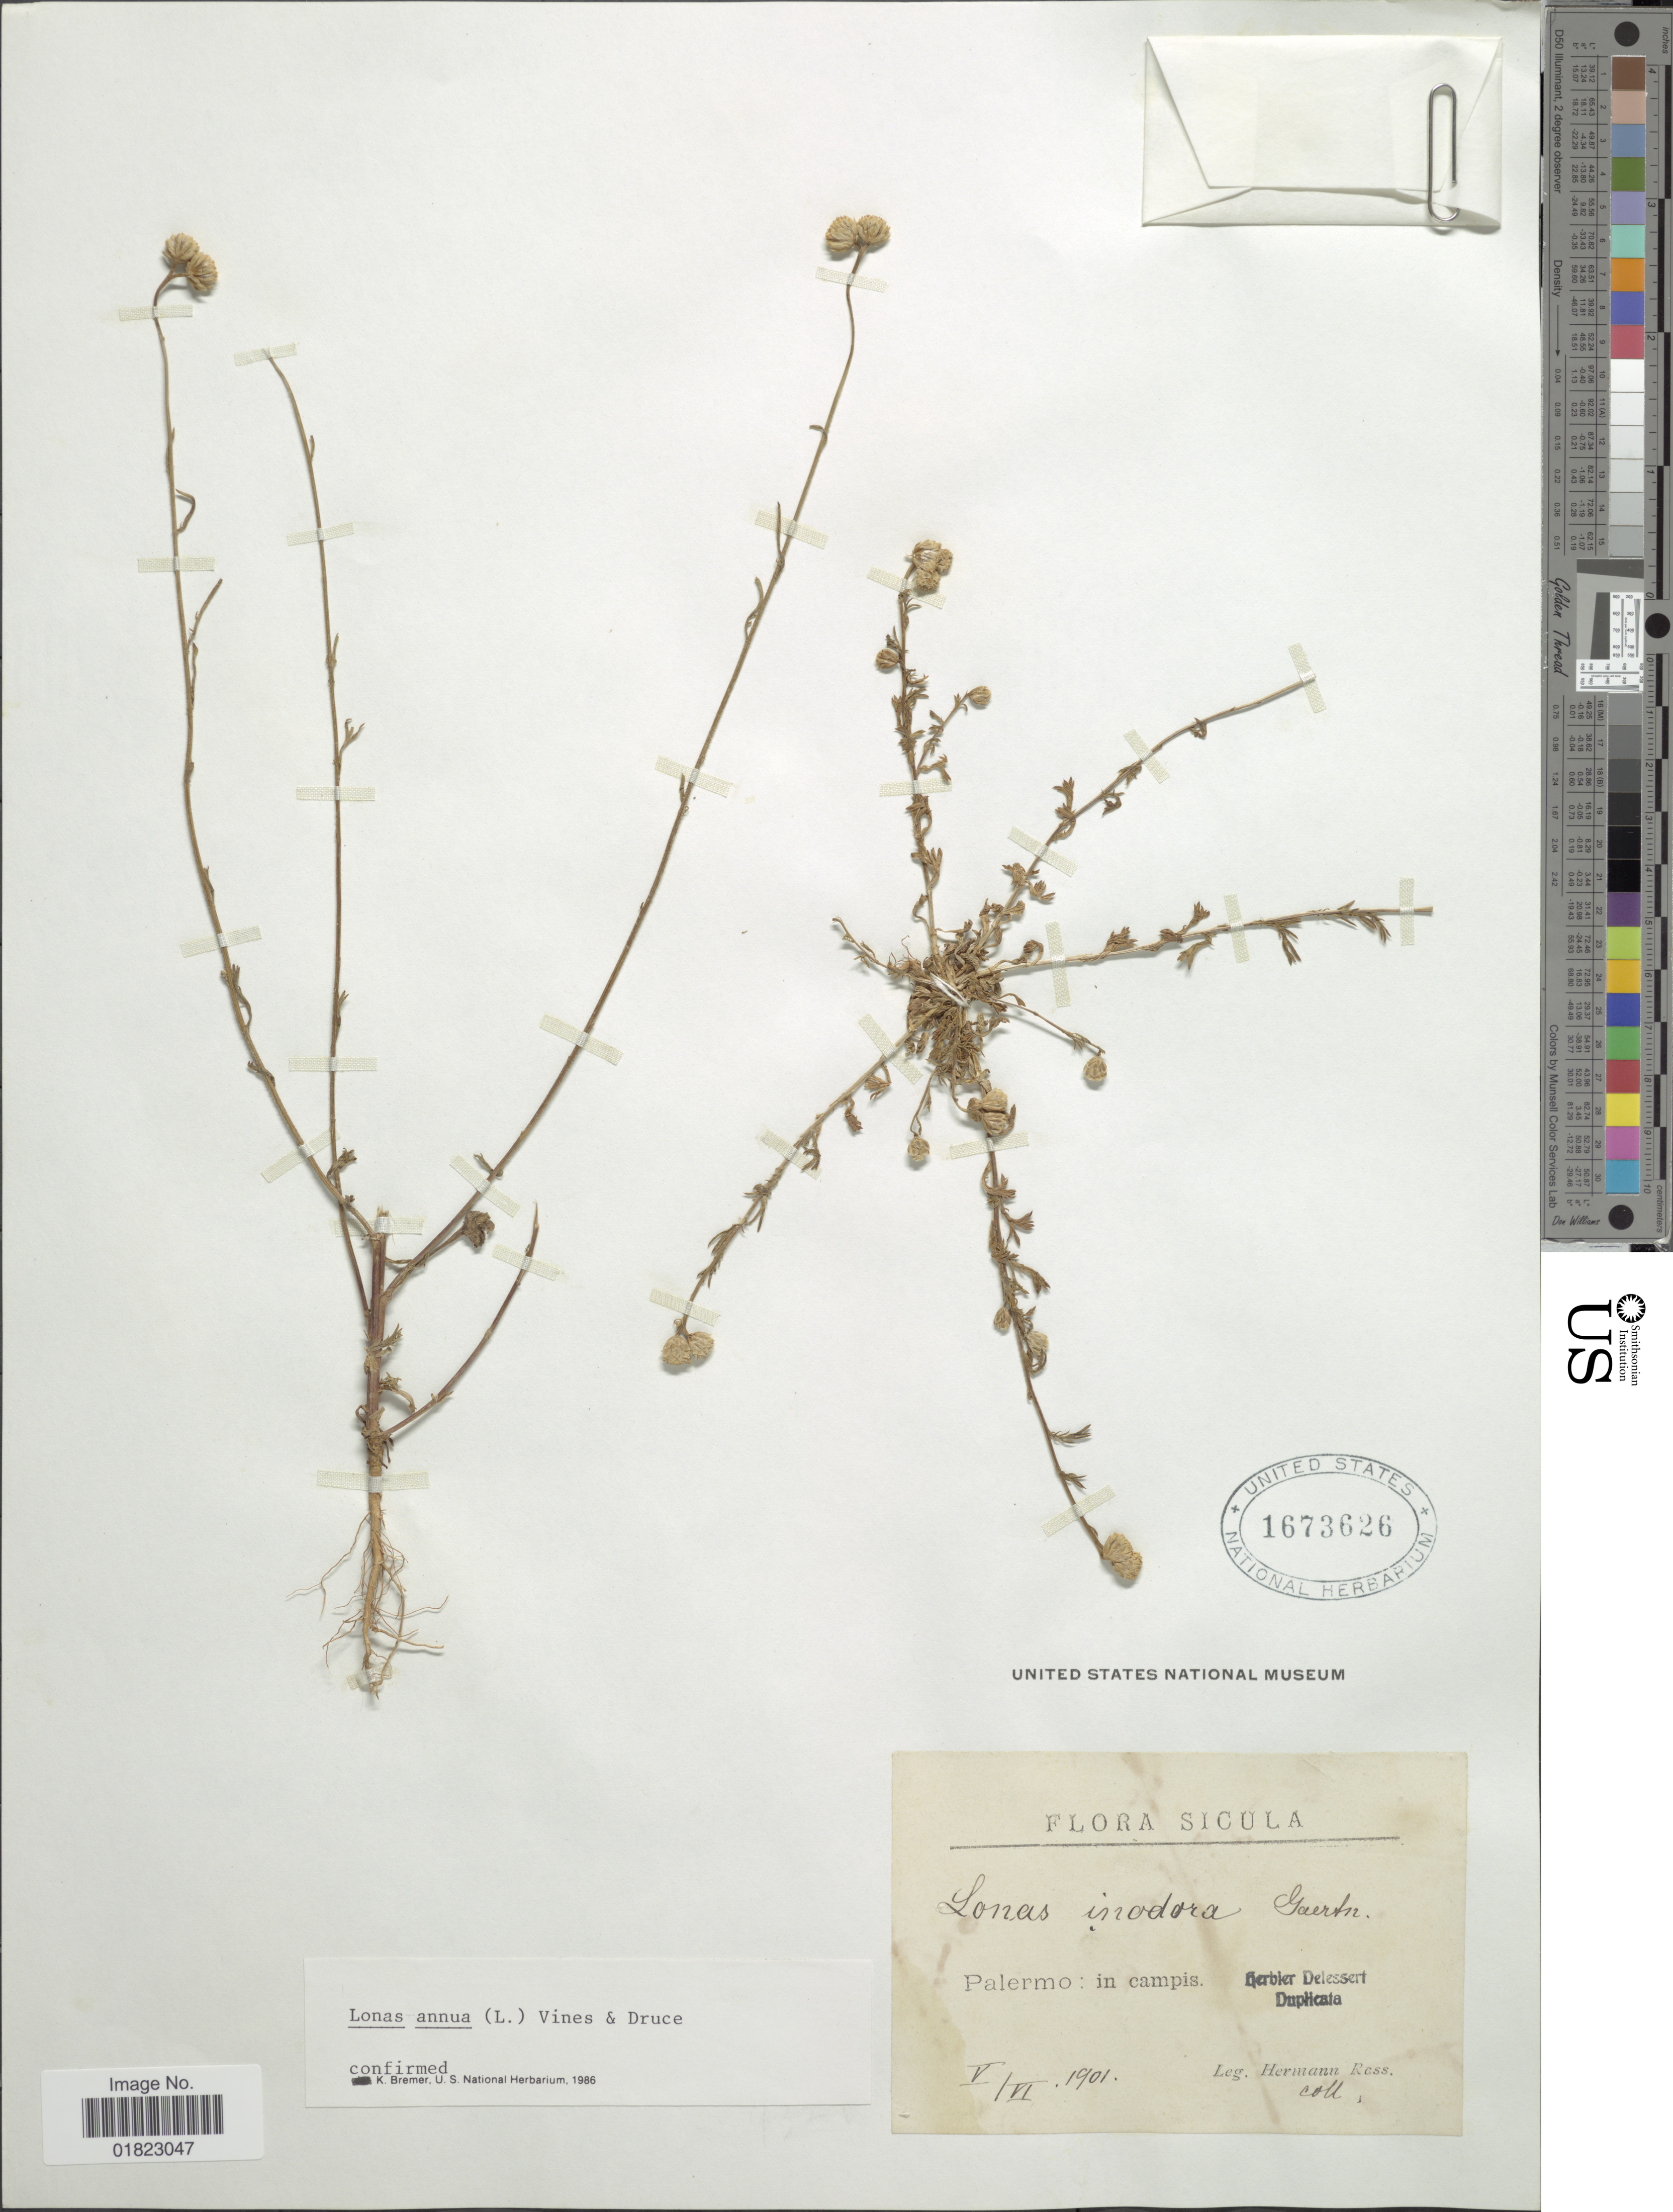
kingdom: Plantae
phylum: Tracheophyta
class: Magnoliopsida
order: Asterales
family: Asteraceae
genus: Lonas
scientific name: Lonas annua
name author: L.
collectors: H. Ross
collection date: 1901-05/1901-06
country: Italy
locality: Sicula. Palermo: in campis.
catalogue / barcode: US 1673626